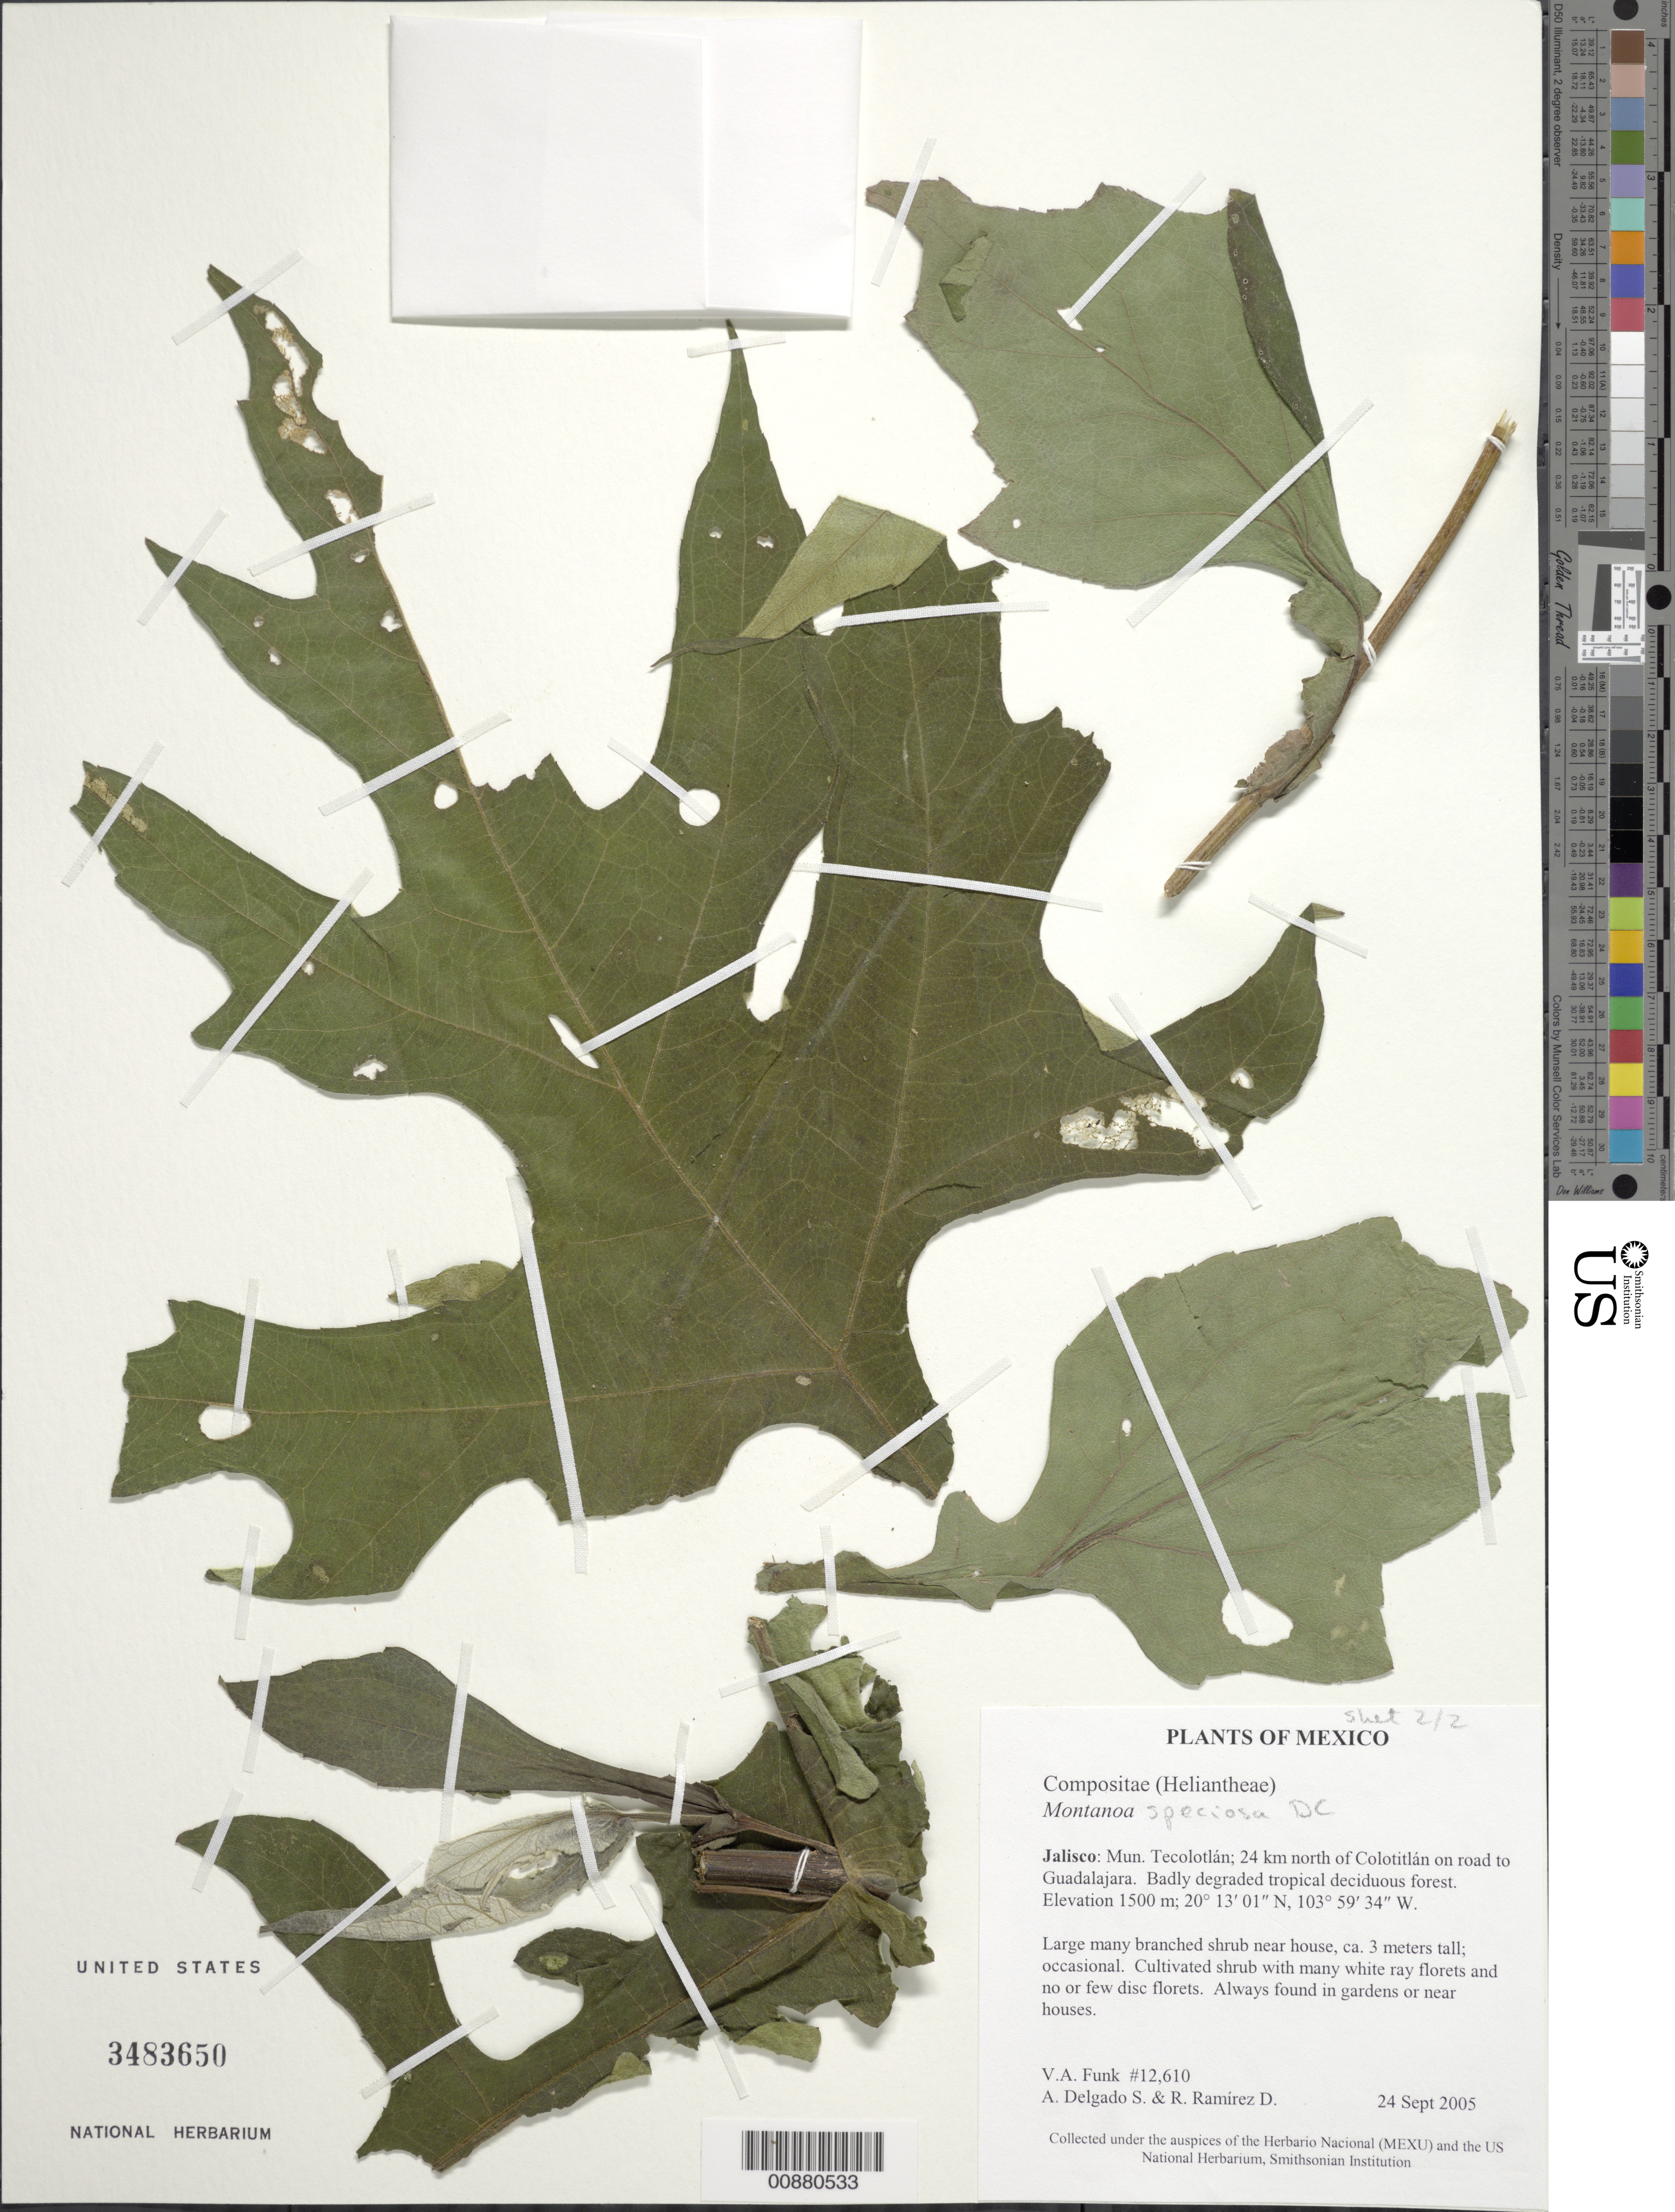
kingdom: Plantae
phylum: Tracheophyta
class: Magnoliopsida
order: Asterales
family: Asteraceae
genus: Montanoa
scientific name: Montanoa speciosa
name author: (DC.) Sch. Bip. ex K. Koch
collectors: V. Funk, A. Delgado S. & R. Ramirez D.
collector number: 12610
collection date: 2005-09-24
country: Mexico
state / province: Jalisco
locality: Mun. Tecolotlan; 24 km north of Colotitlan on road to Guadalajara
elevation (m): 1500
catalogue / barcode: US 3483650